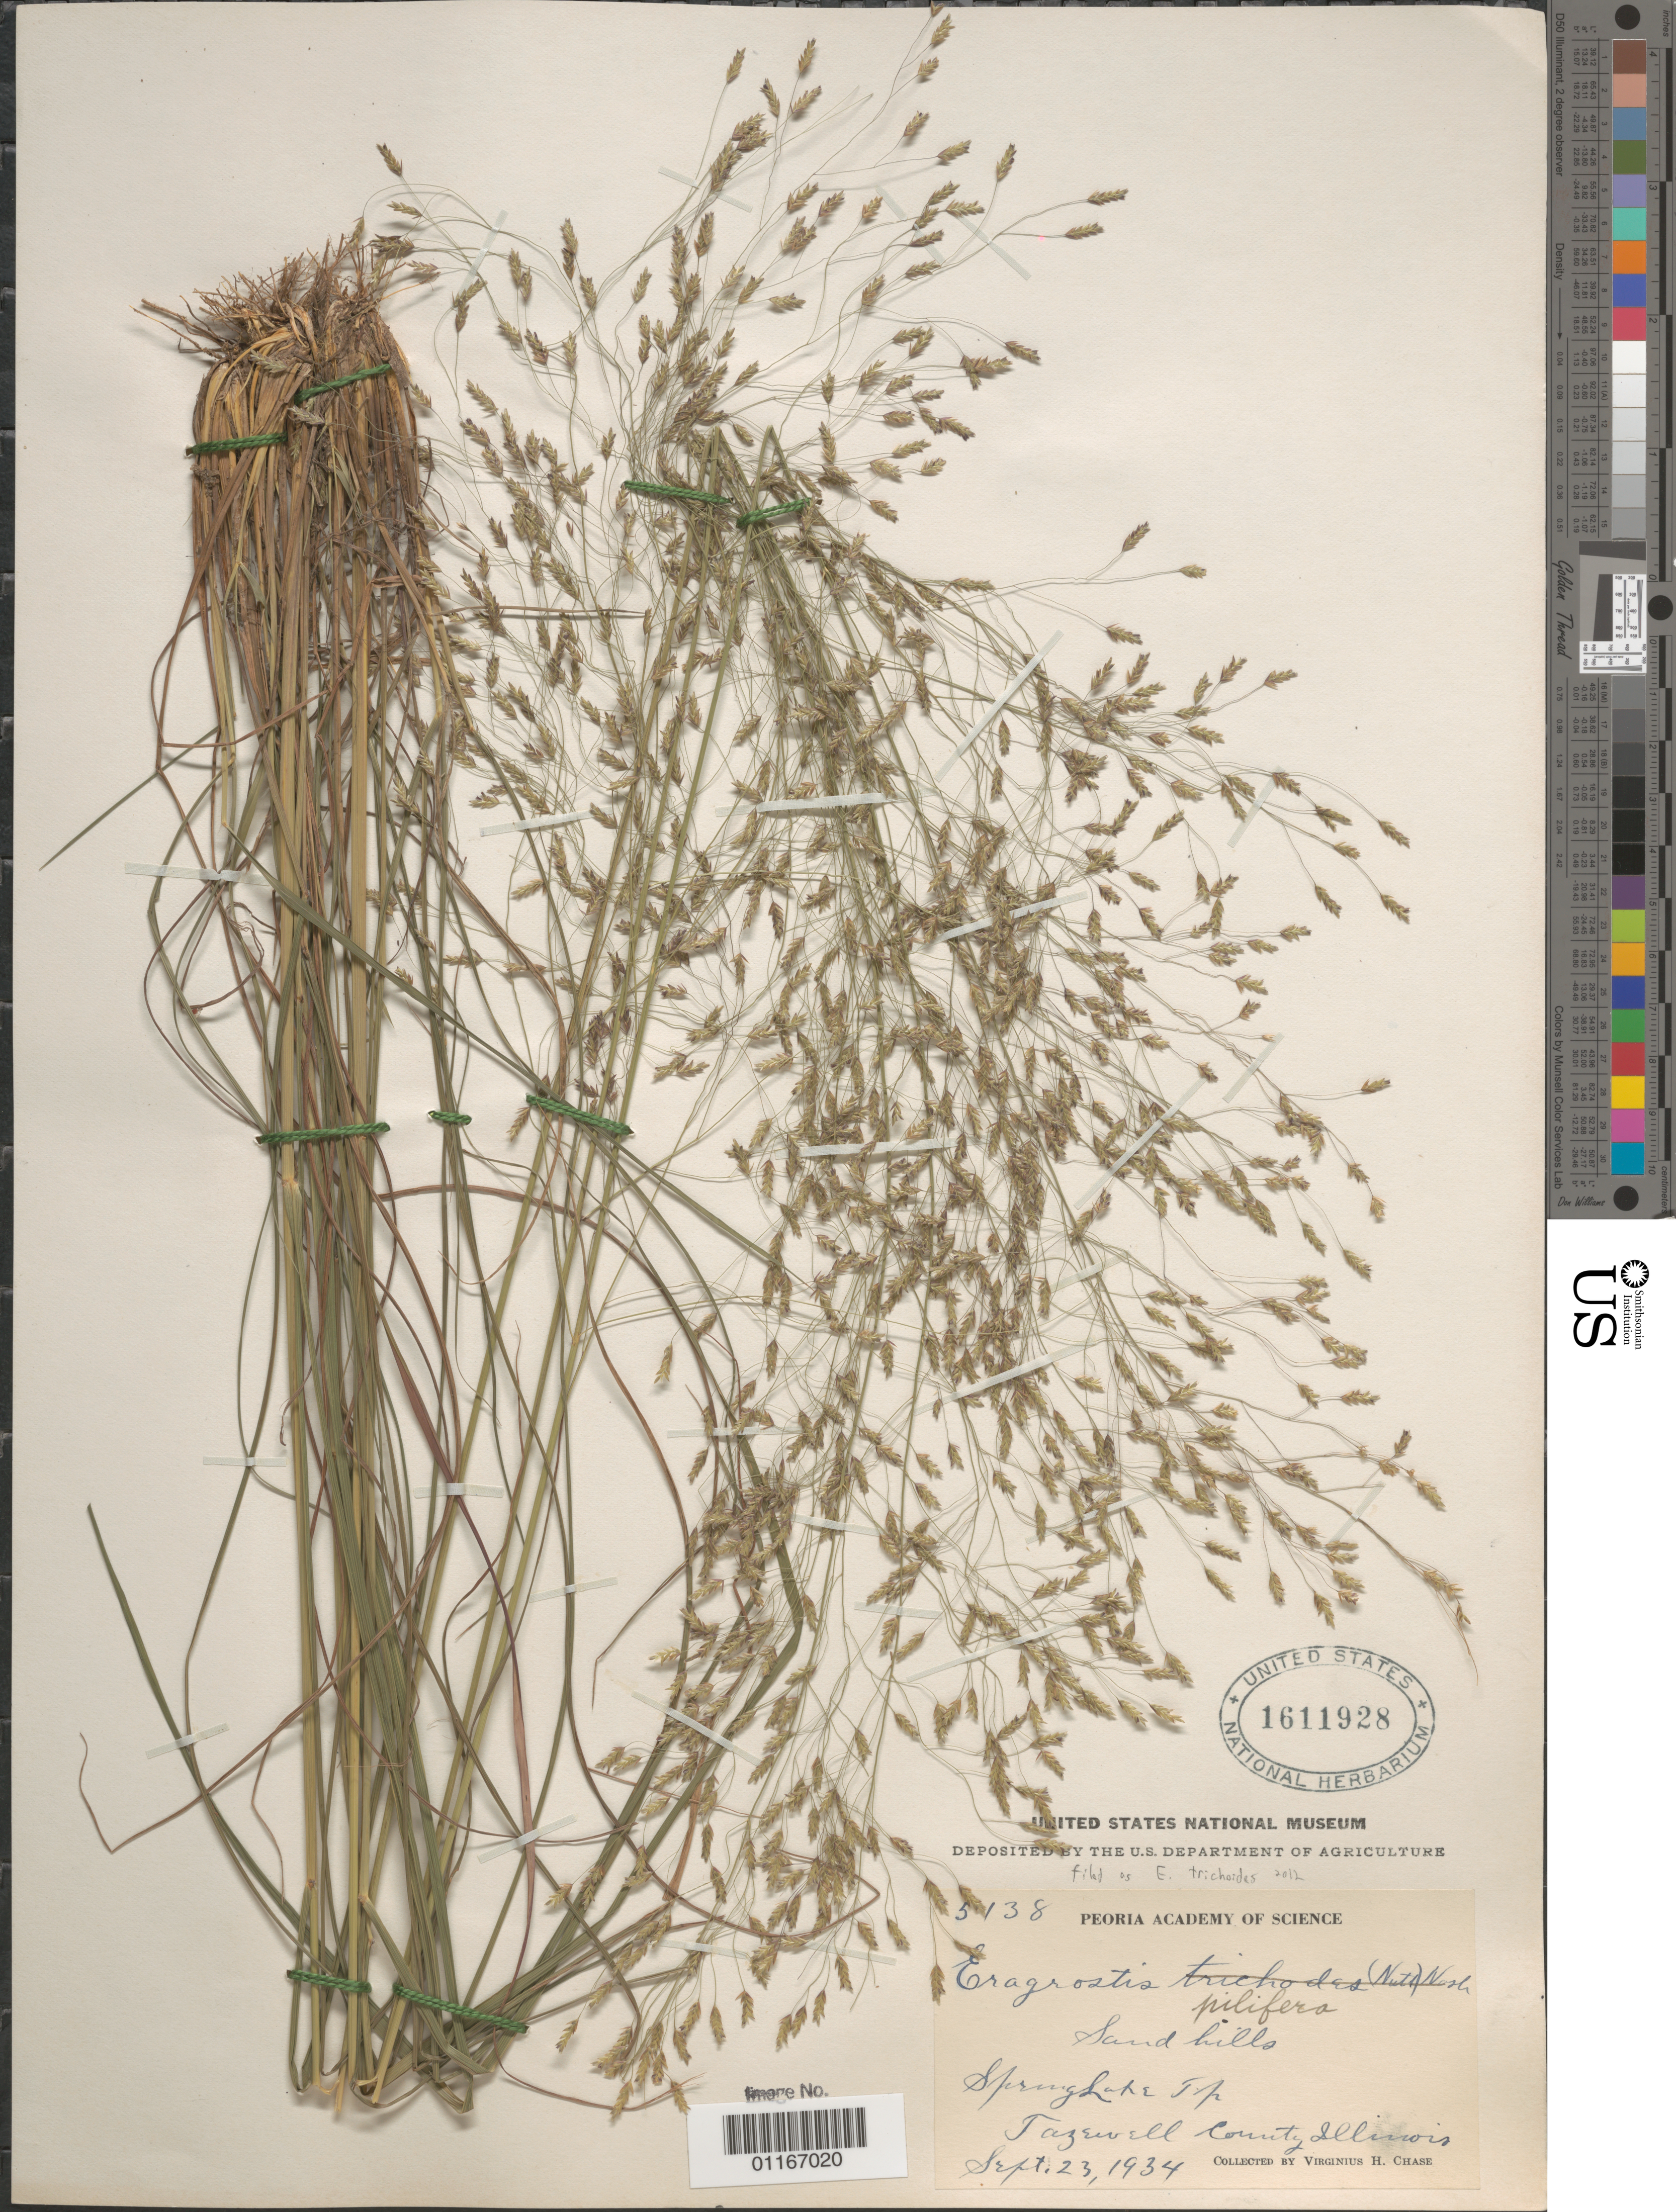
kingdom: Plantae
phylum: Tracheophyta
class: Liliopsida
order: Poales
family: Poaceae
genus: Eragrostis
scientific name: Eragrostis trichodes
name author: (Nutt.) Alph. Wood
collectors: V. H. Chase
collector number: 5138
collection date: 1934-09-23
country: United States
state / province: Illinois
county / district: Tazewell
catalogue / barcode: US 1611928